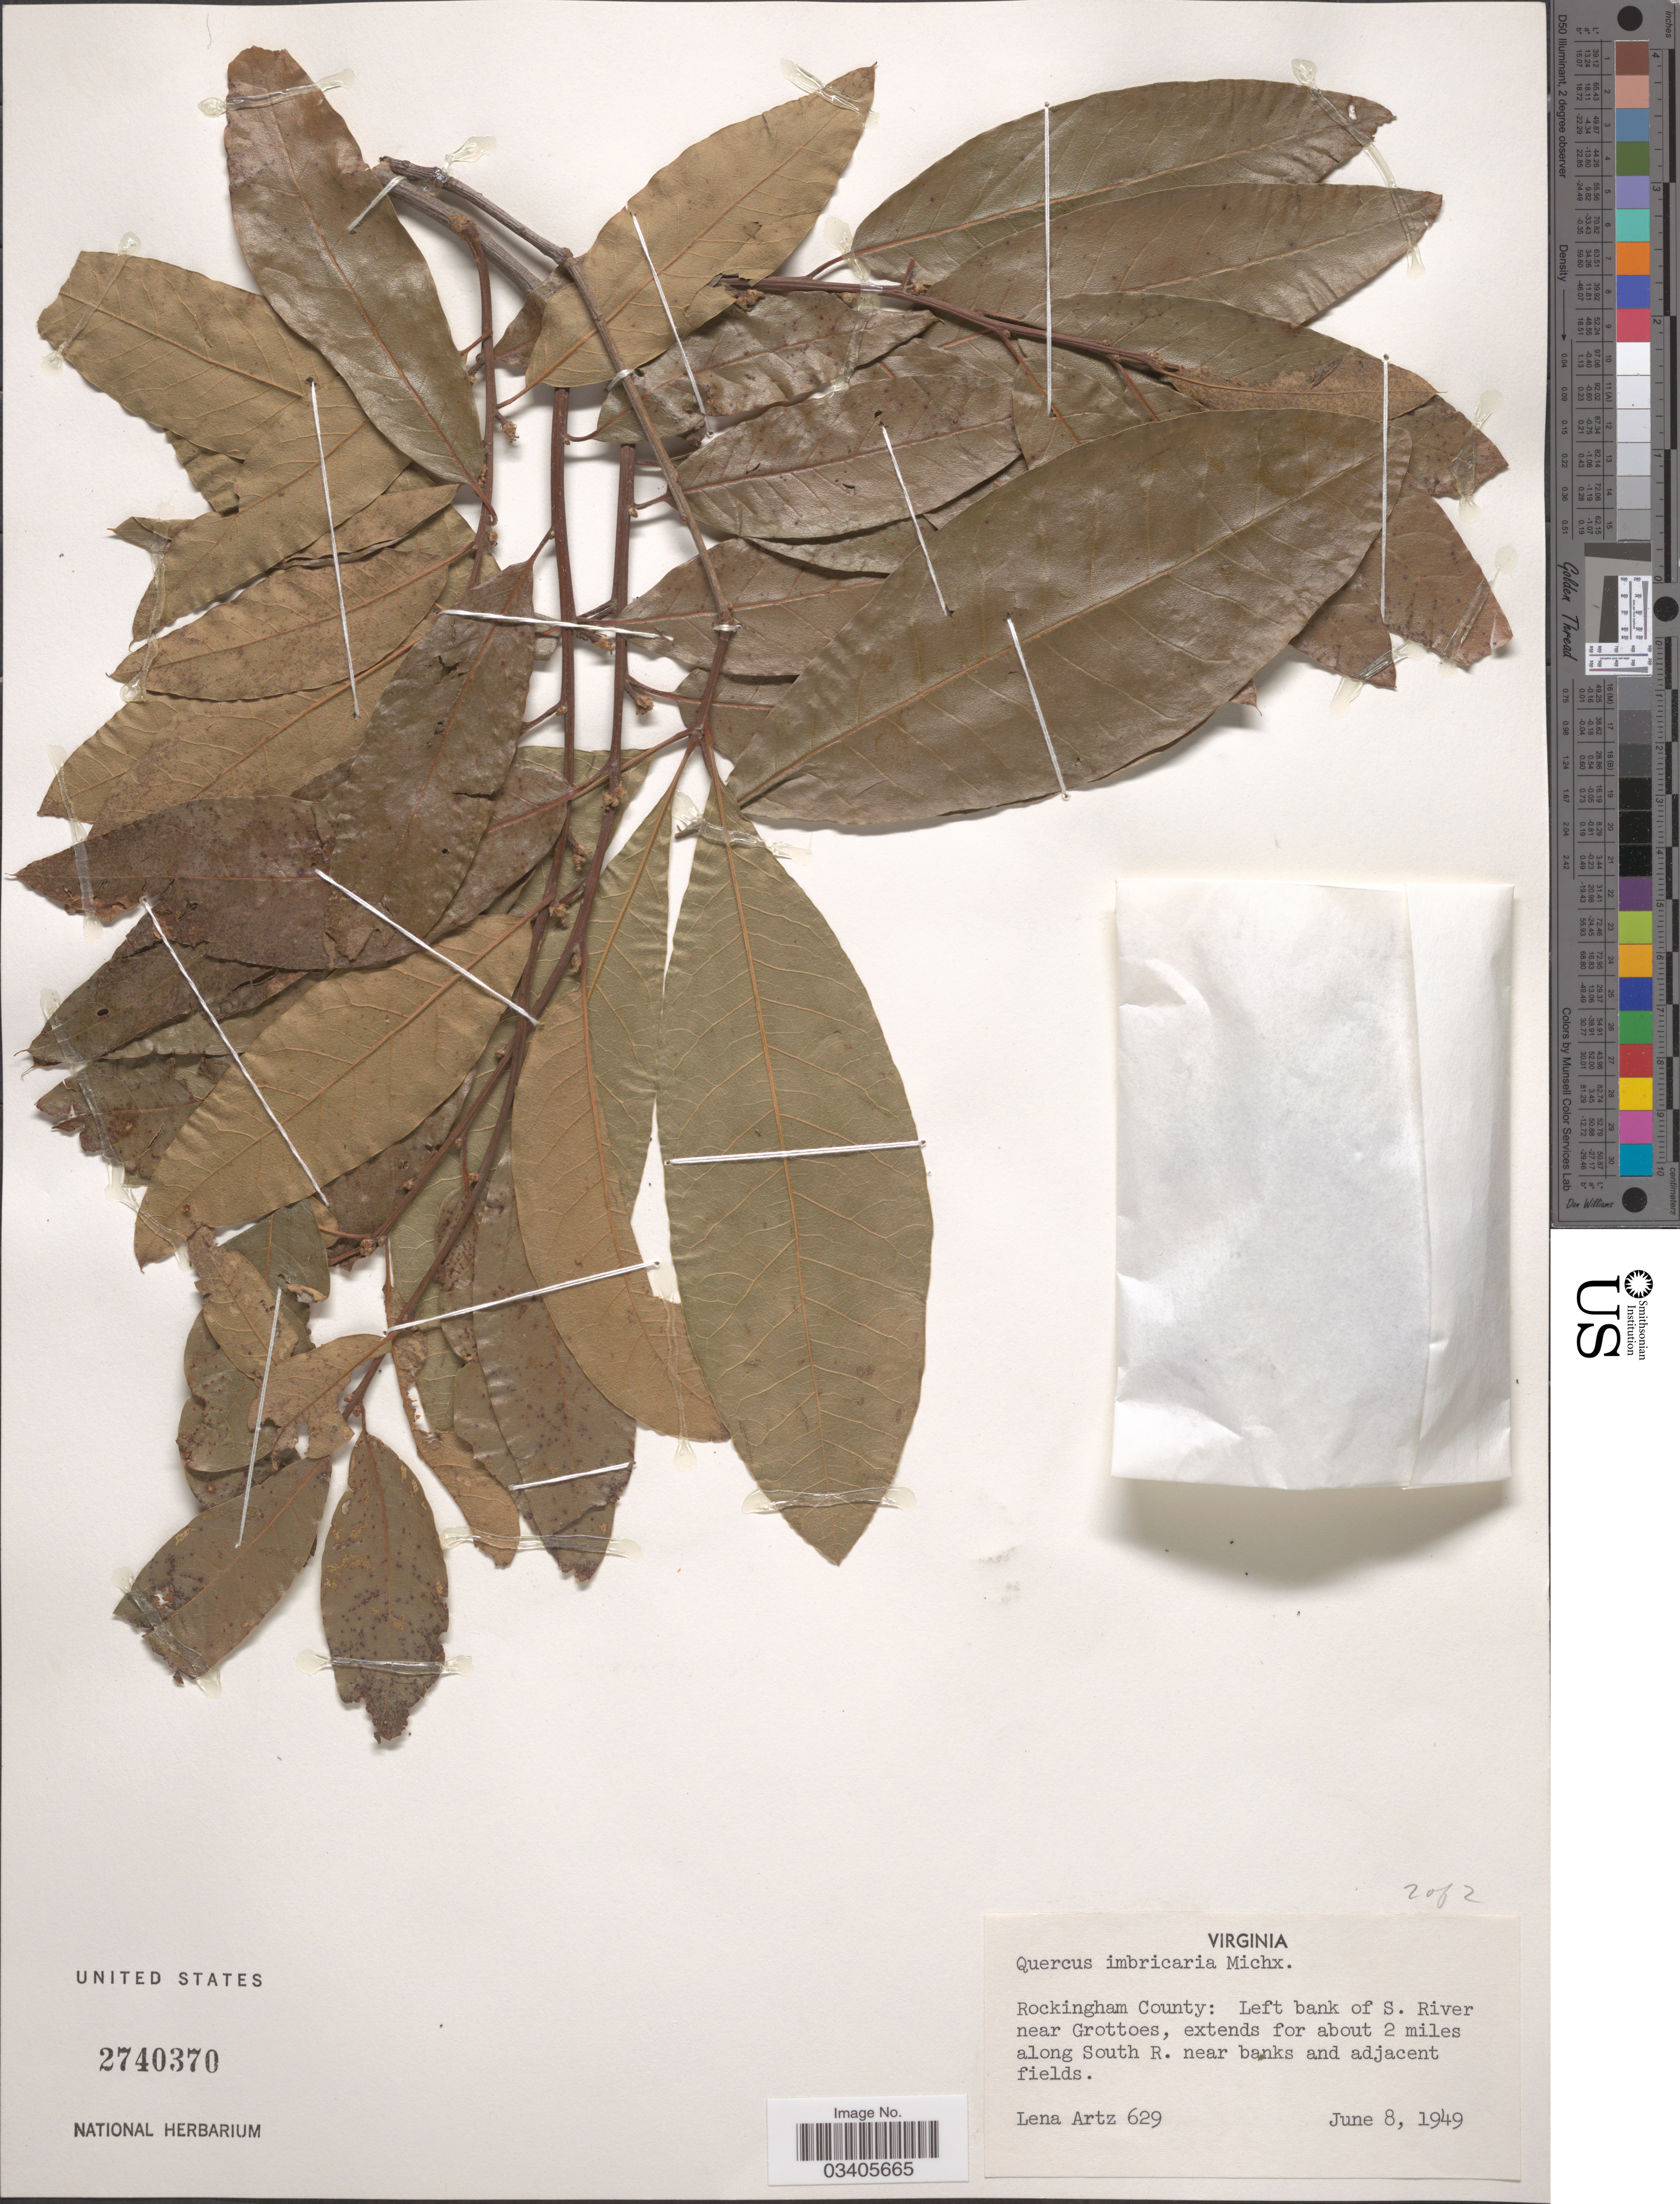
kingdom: Plantae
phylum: Tracheophyta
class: Magnoliopsida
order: Fagales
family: Fagaceae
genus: Quercus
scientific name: Quercus imbricaria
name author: Michx.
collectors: L. Artz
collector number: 629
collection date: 1949-06-08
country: United States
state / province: Virginia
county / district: Rockingham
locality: Rockingham County: Left bank of S. River near Grottoes, extends for about 2 miles along South R. near banks and adjacent fields.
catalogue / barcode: US 2740370